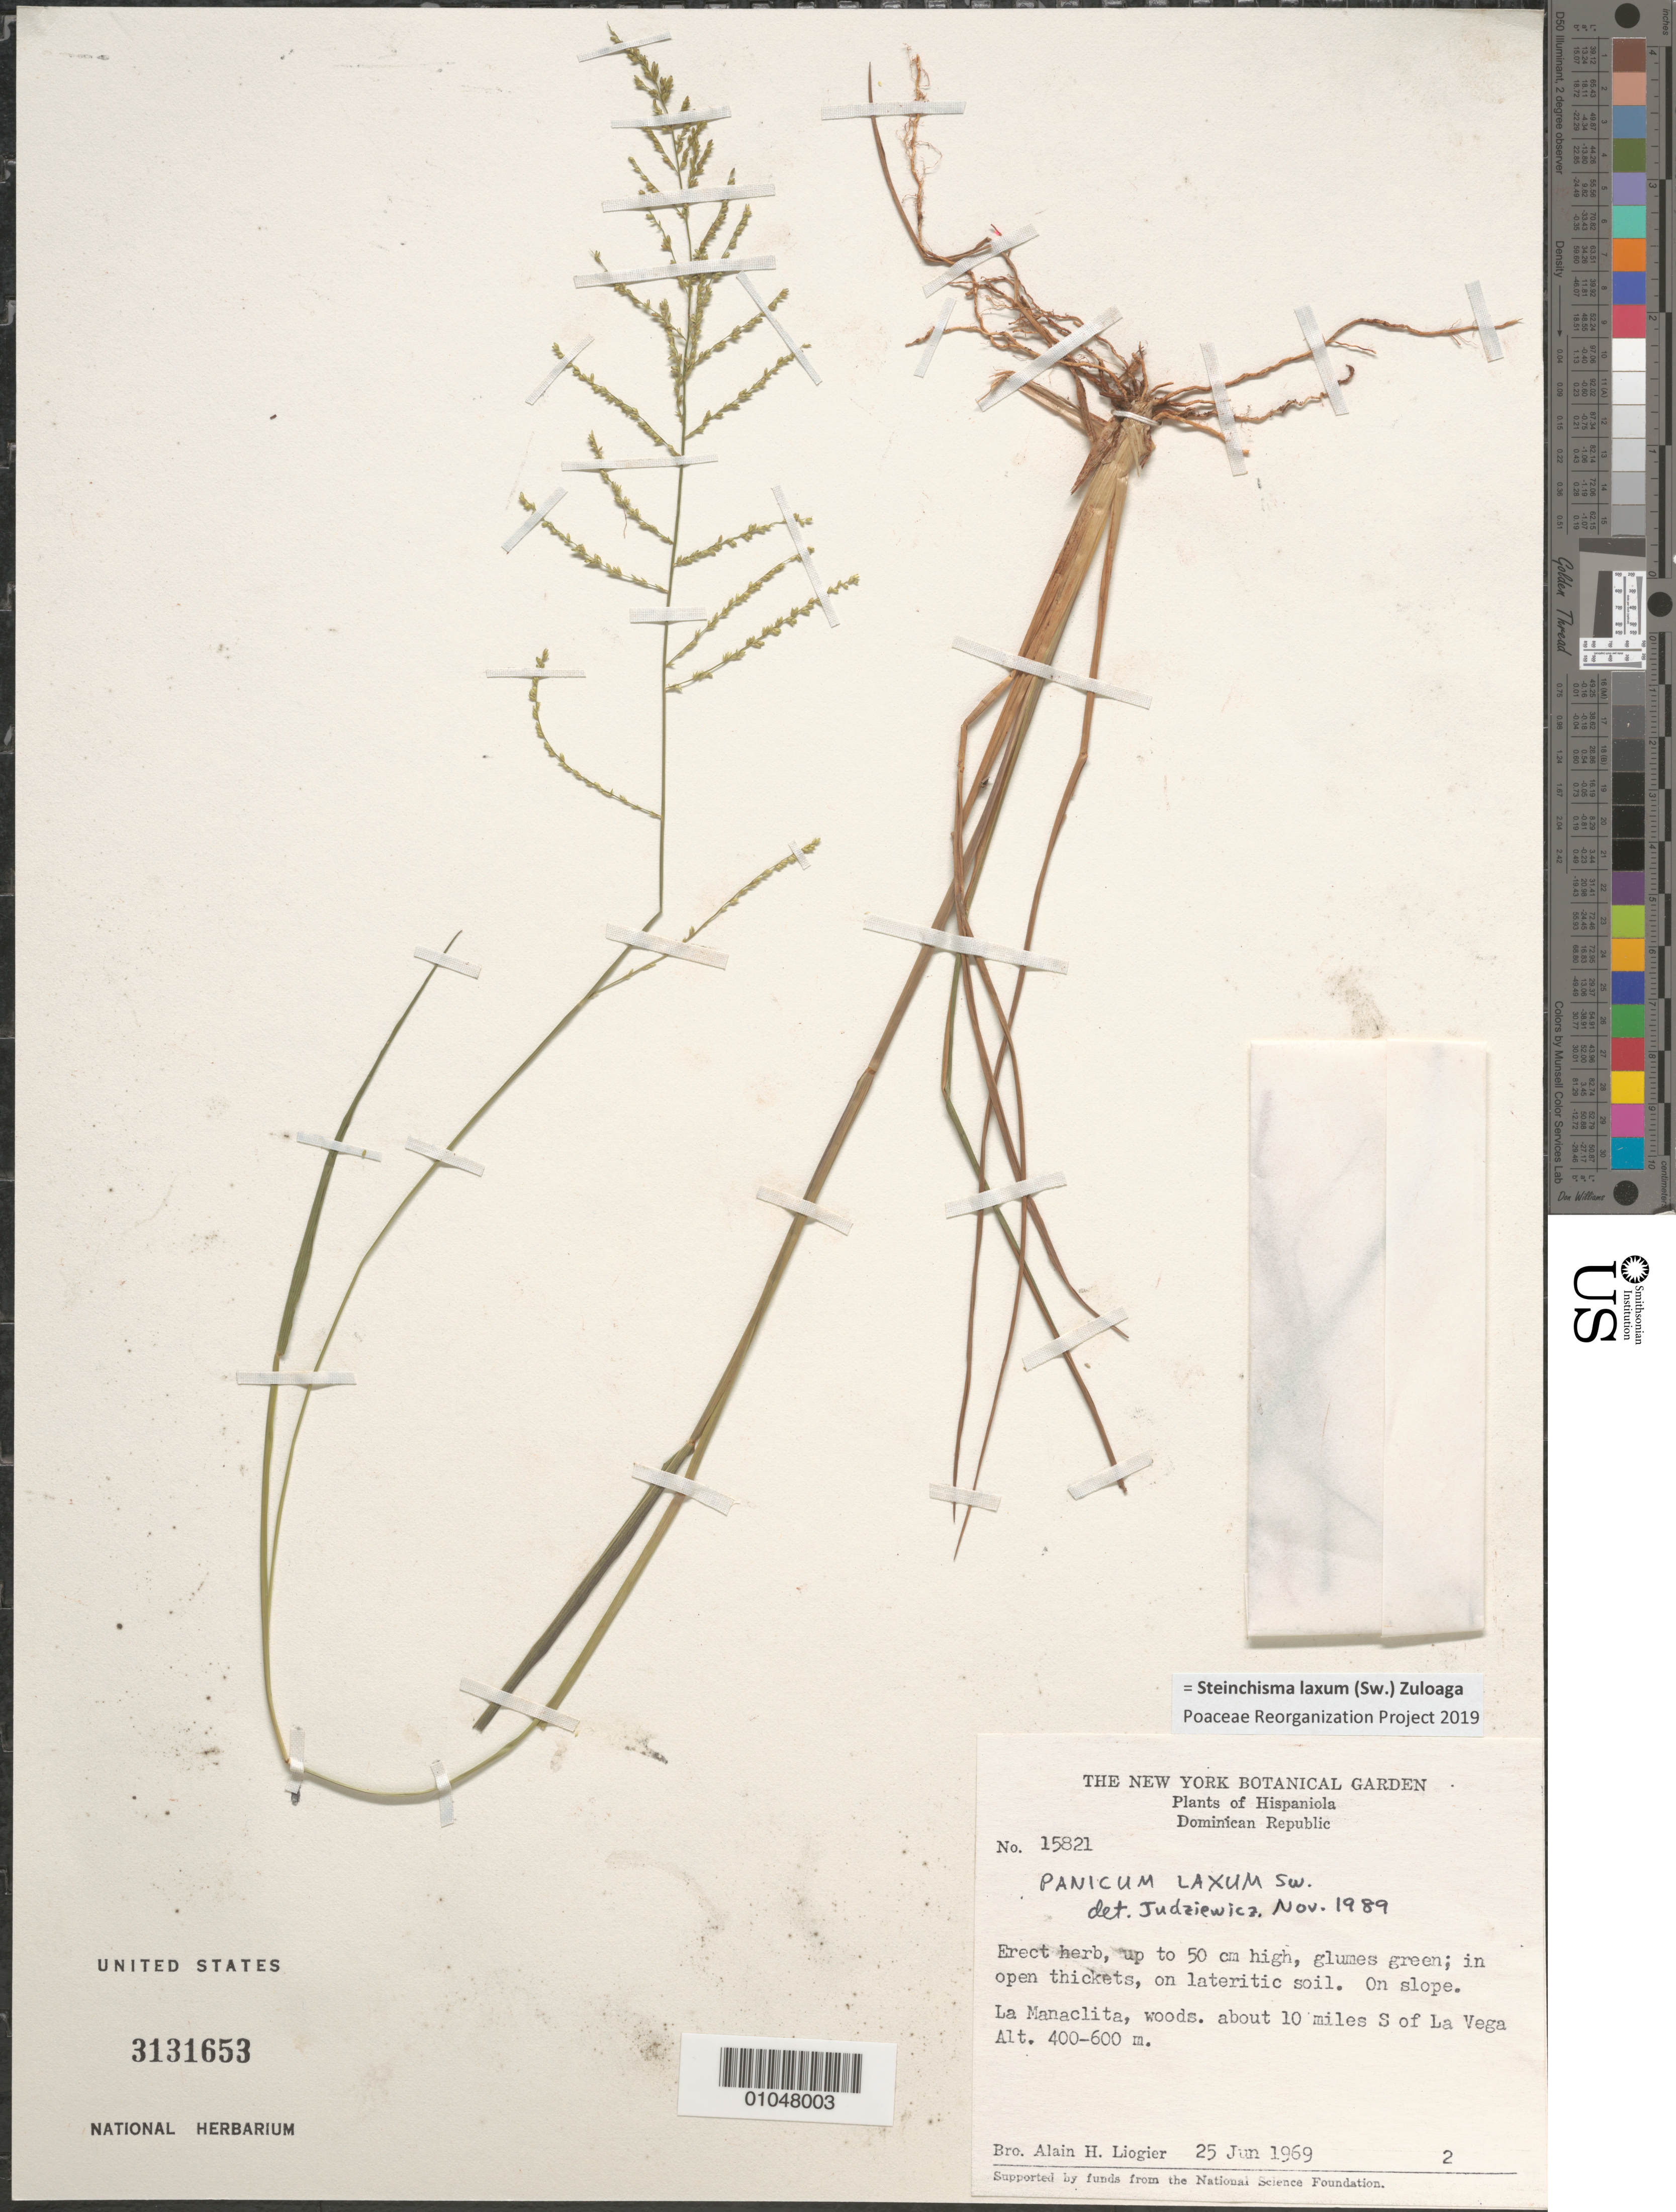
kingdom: Plantae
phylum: Tracheophyta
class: Liliopsida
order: Poales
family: Poaceae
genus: Panicum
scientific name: Panicum laxum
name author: Sw.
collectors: A. H. Liogier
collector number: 15821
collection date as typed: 25 Jun 1969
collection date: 1969-06-25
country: Dominican Republic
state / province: La Vega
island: Hispaniola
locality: La Manaclita, woods. About 10 m S of La Vega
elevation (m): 400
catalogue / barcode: US 3131653